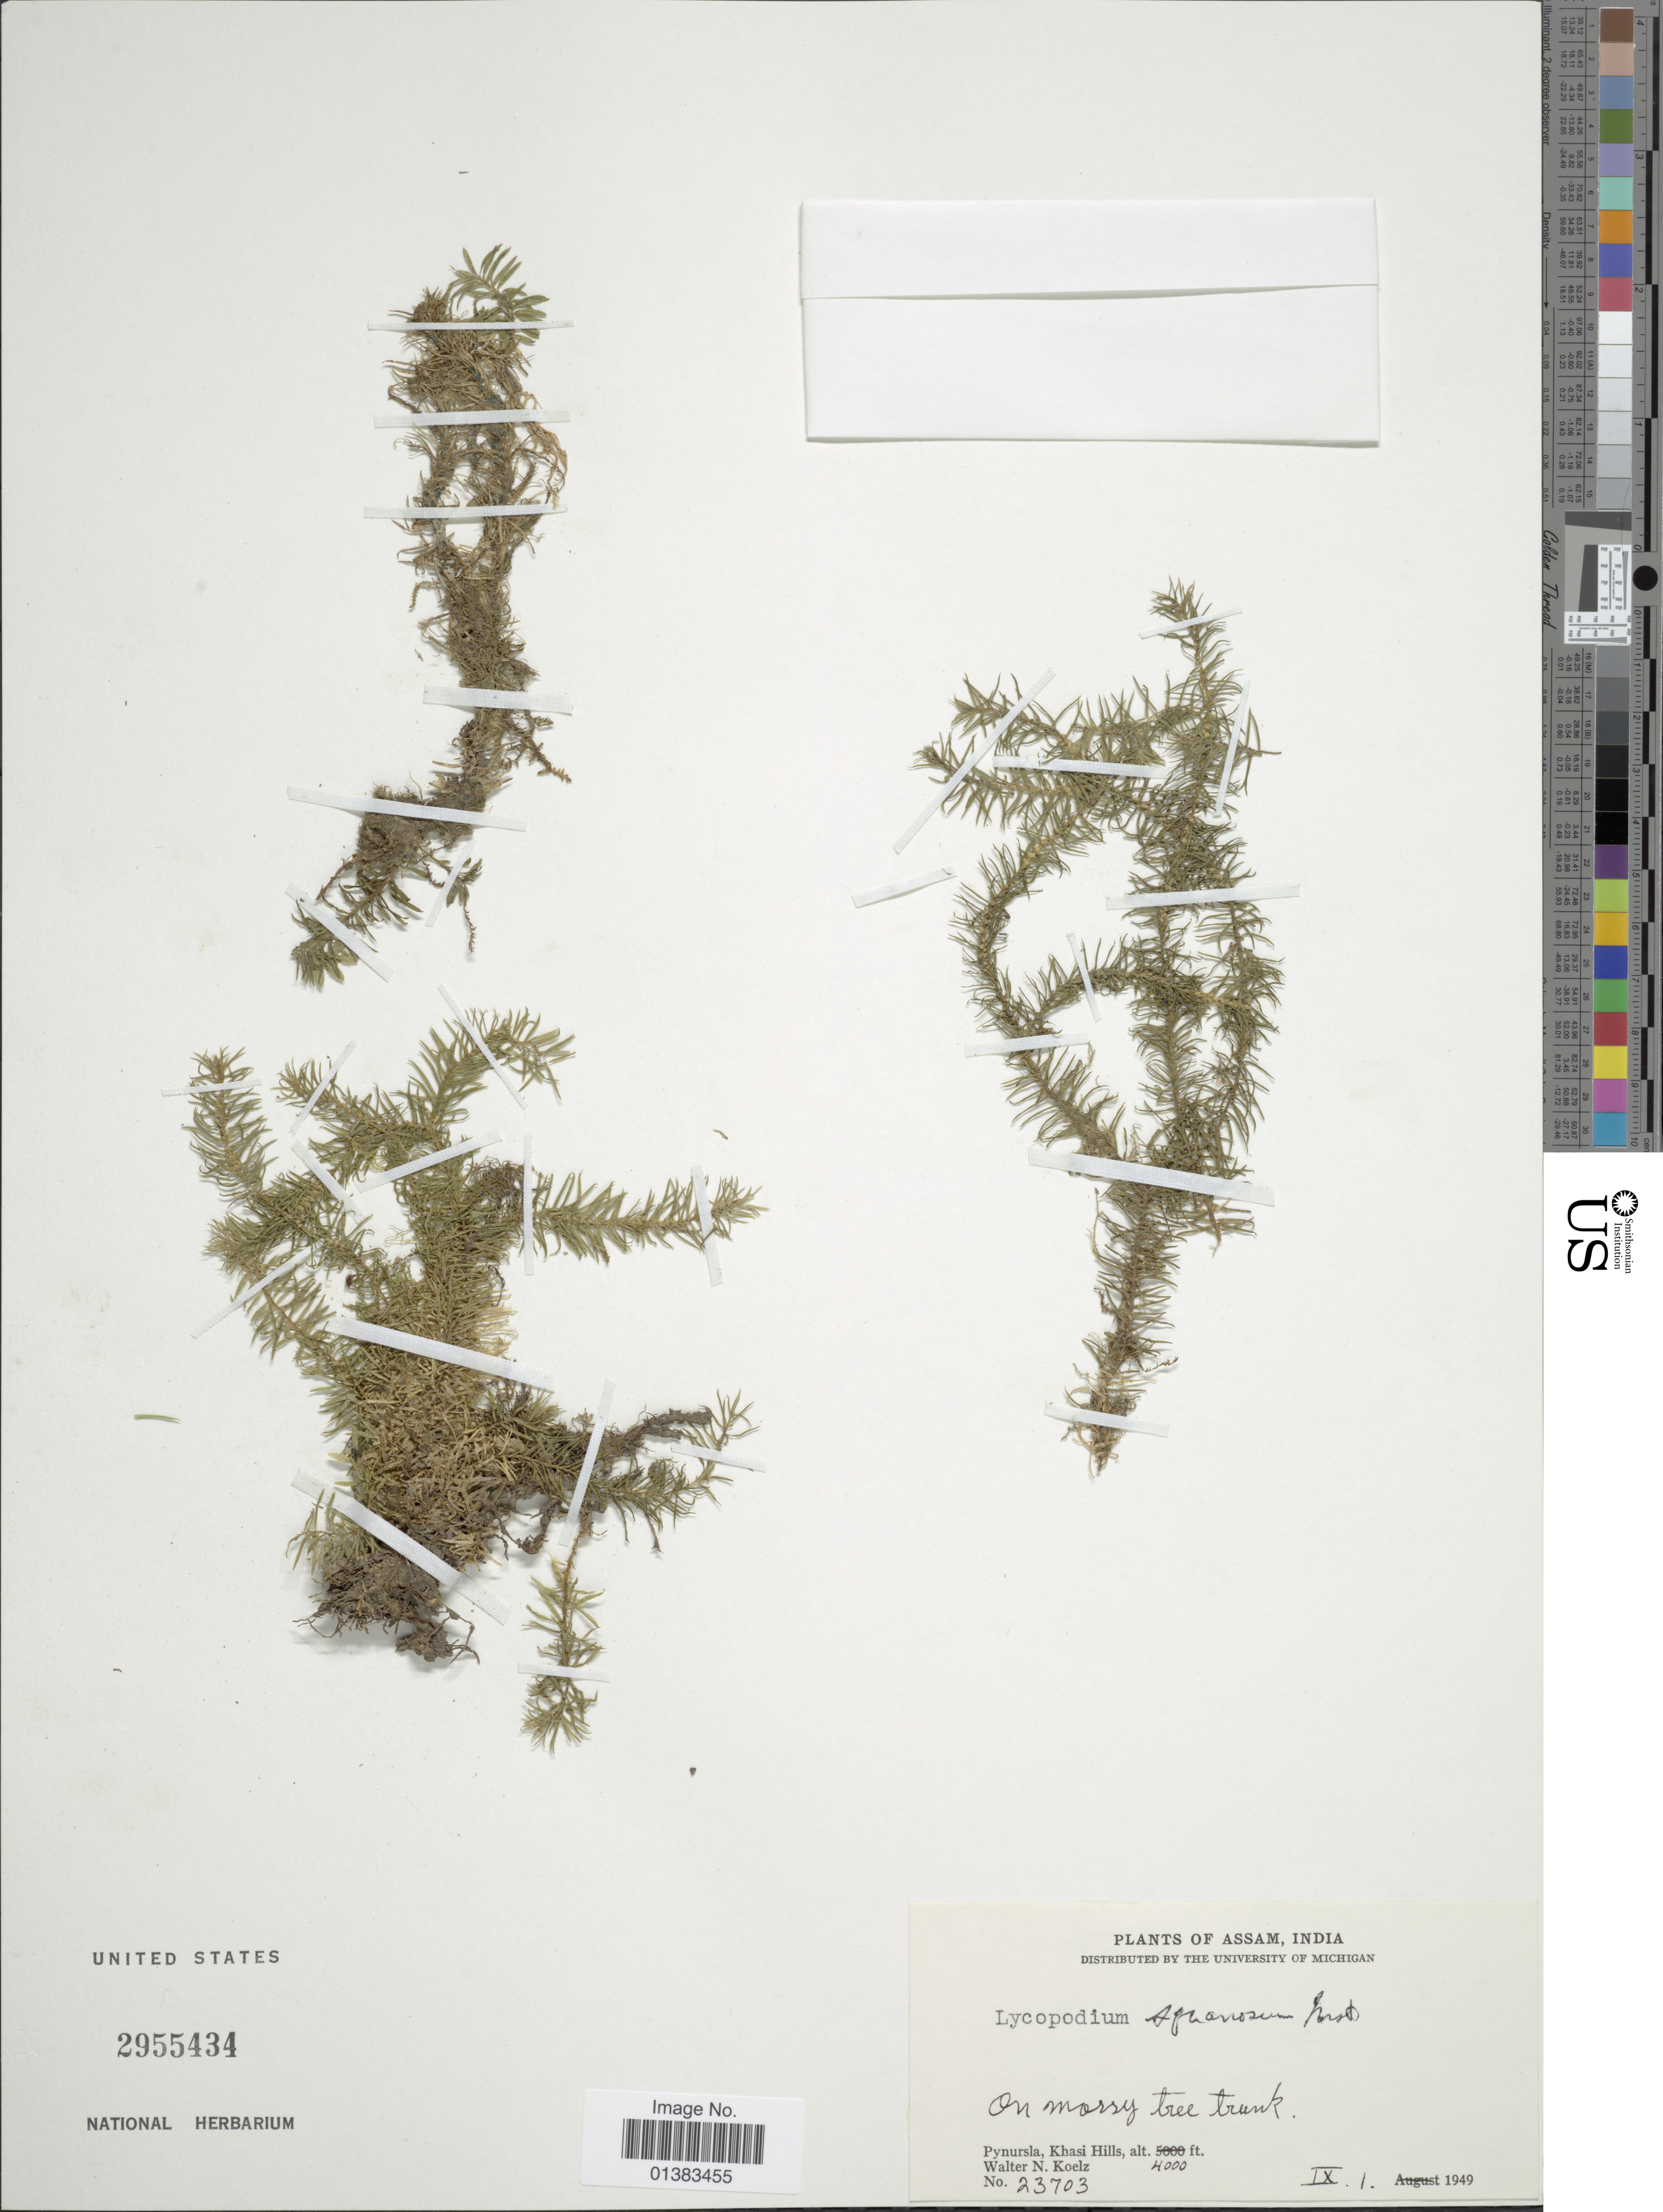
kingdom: Plantae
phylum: Tracheophyta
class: Lycopodiopsida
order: Lycopodiales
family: Lycopodiaceae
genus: Phlegmariurus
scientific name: Phlegmariurus sp.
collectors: W. N. Koelz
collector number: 23703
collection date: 1949-09-01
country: India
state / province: Meghalaya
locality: Pynursla, Khasi Hills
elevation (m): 1219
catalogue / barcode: US 2955434